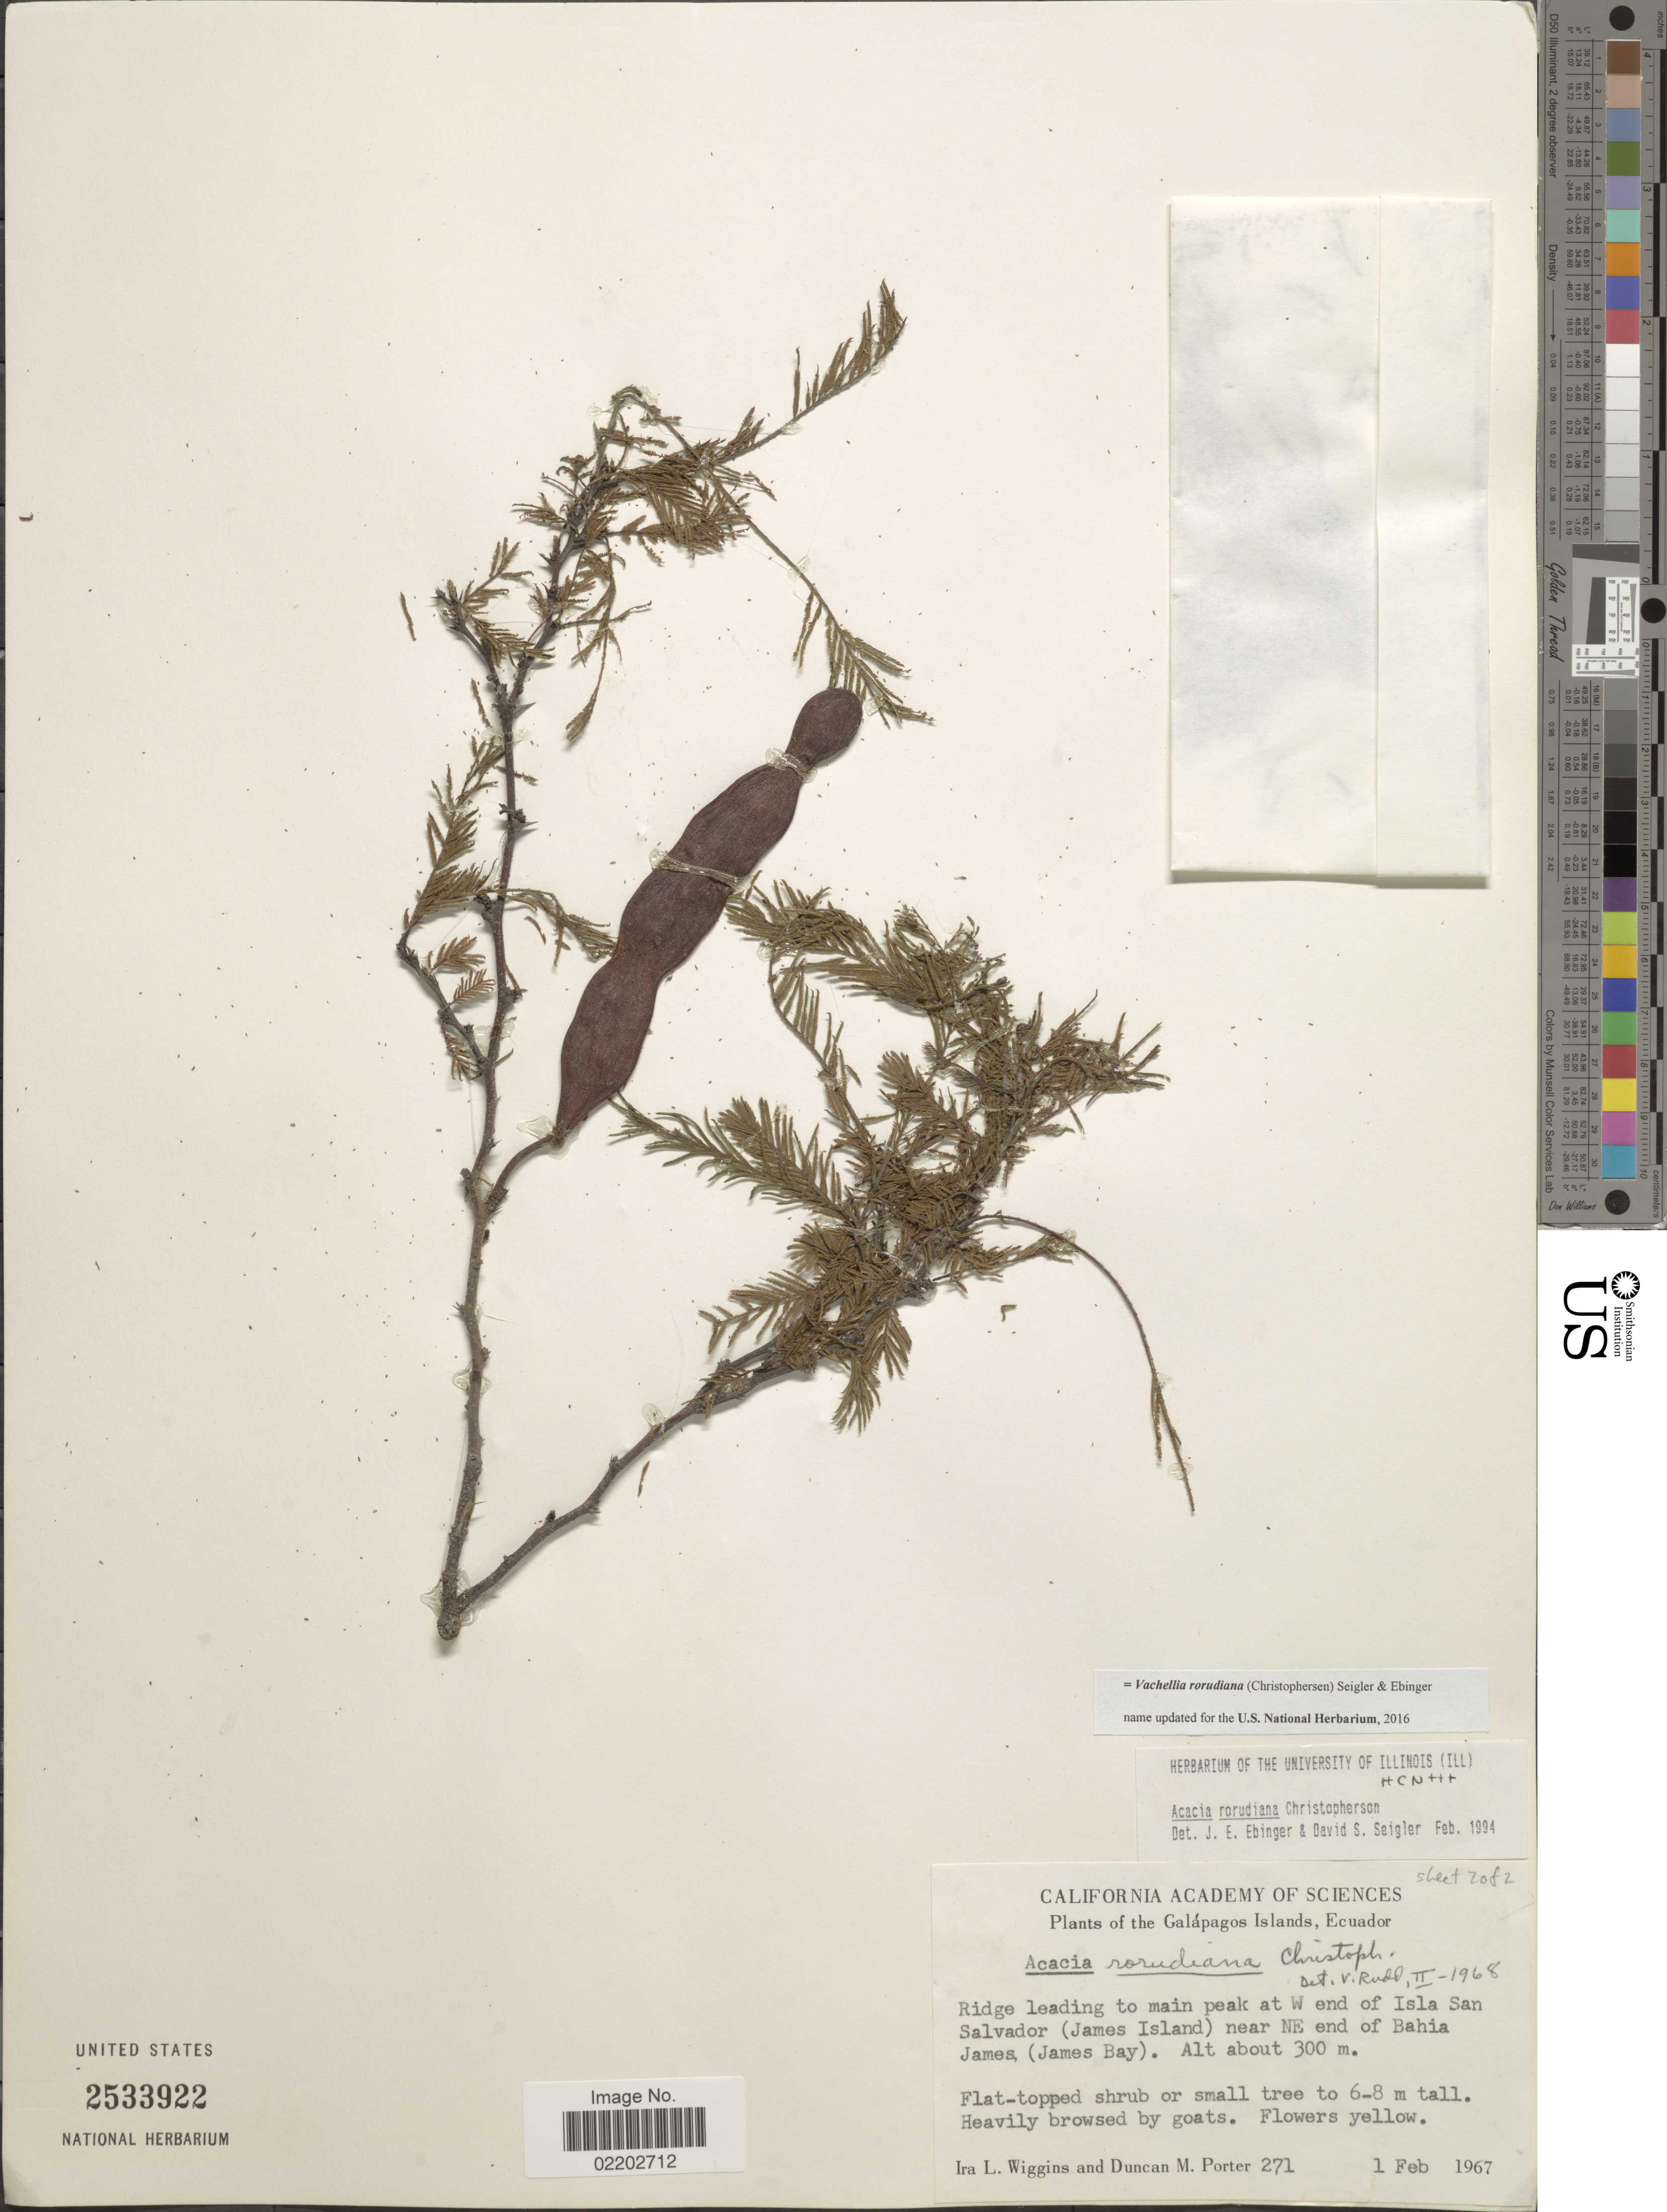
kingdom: Plantae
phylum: Tracheophyta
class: Magnoliopsida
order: Fabales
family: Fabaceae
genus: Vachellia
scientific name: Vachellia rorudiana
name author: (Christoph.) Seigler & Ebinger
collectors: I. L. Wiggins & D. Porter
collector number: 271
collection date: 1967-02-01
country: Ecuador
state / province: Colón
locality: Galápagos Islands, Ridge leading to main peak at W end of Isla San Salvador (James Island) near NE end of Bahia James (James Bay)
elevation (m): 300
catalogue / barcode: US 2533922